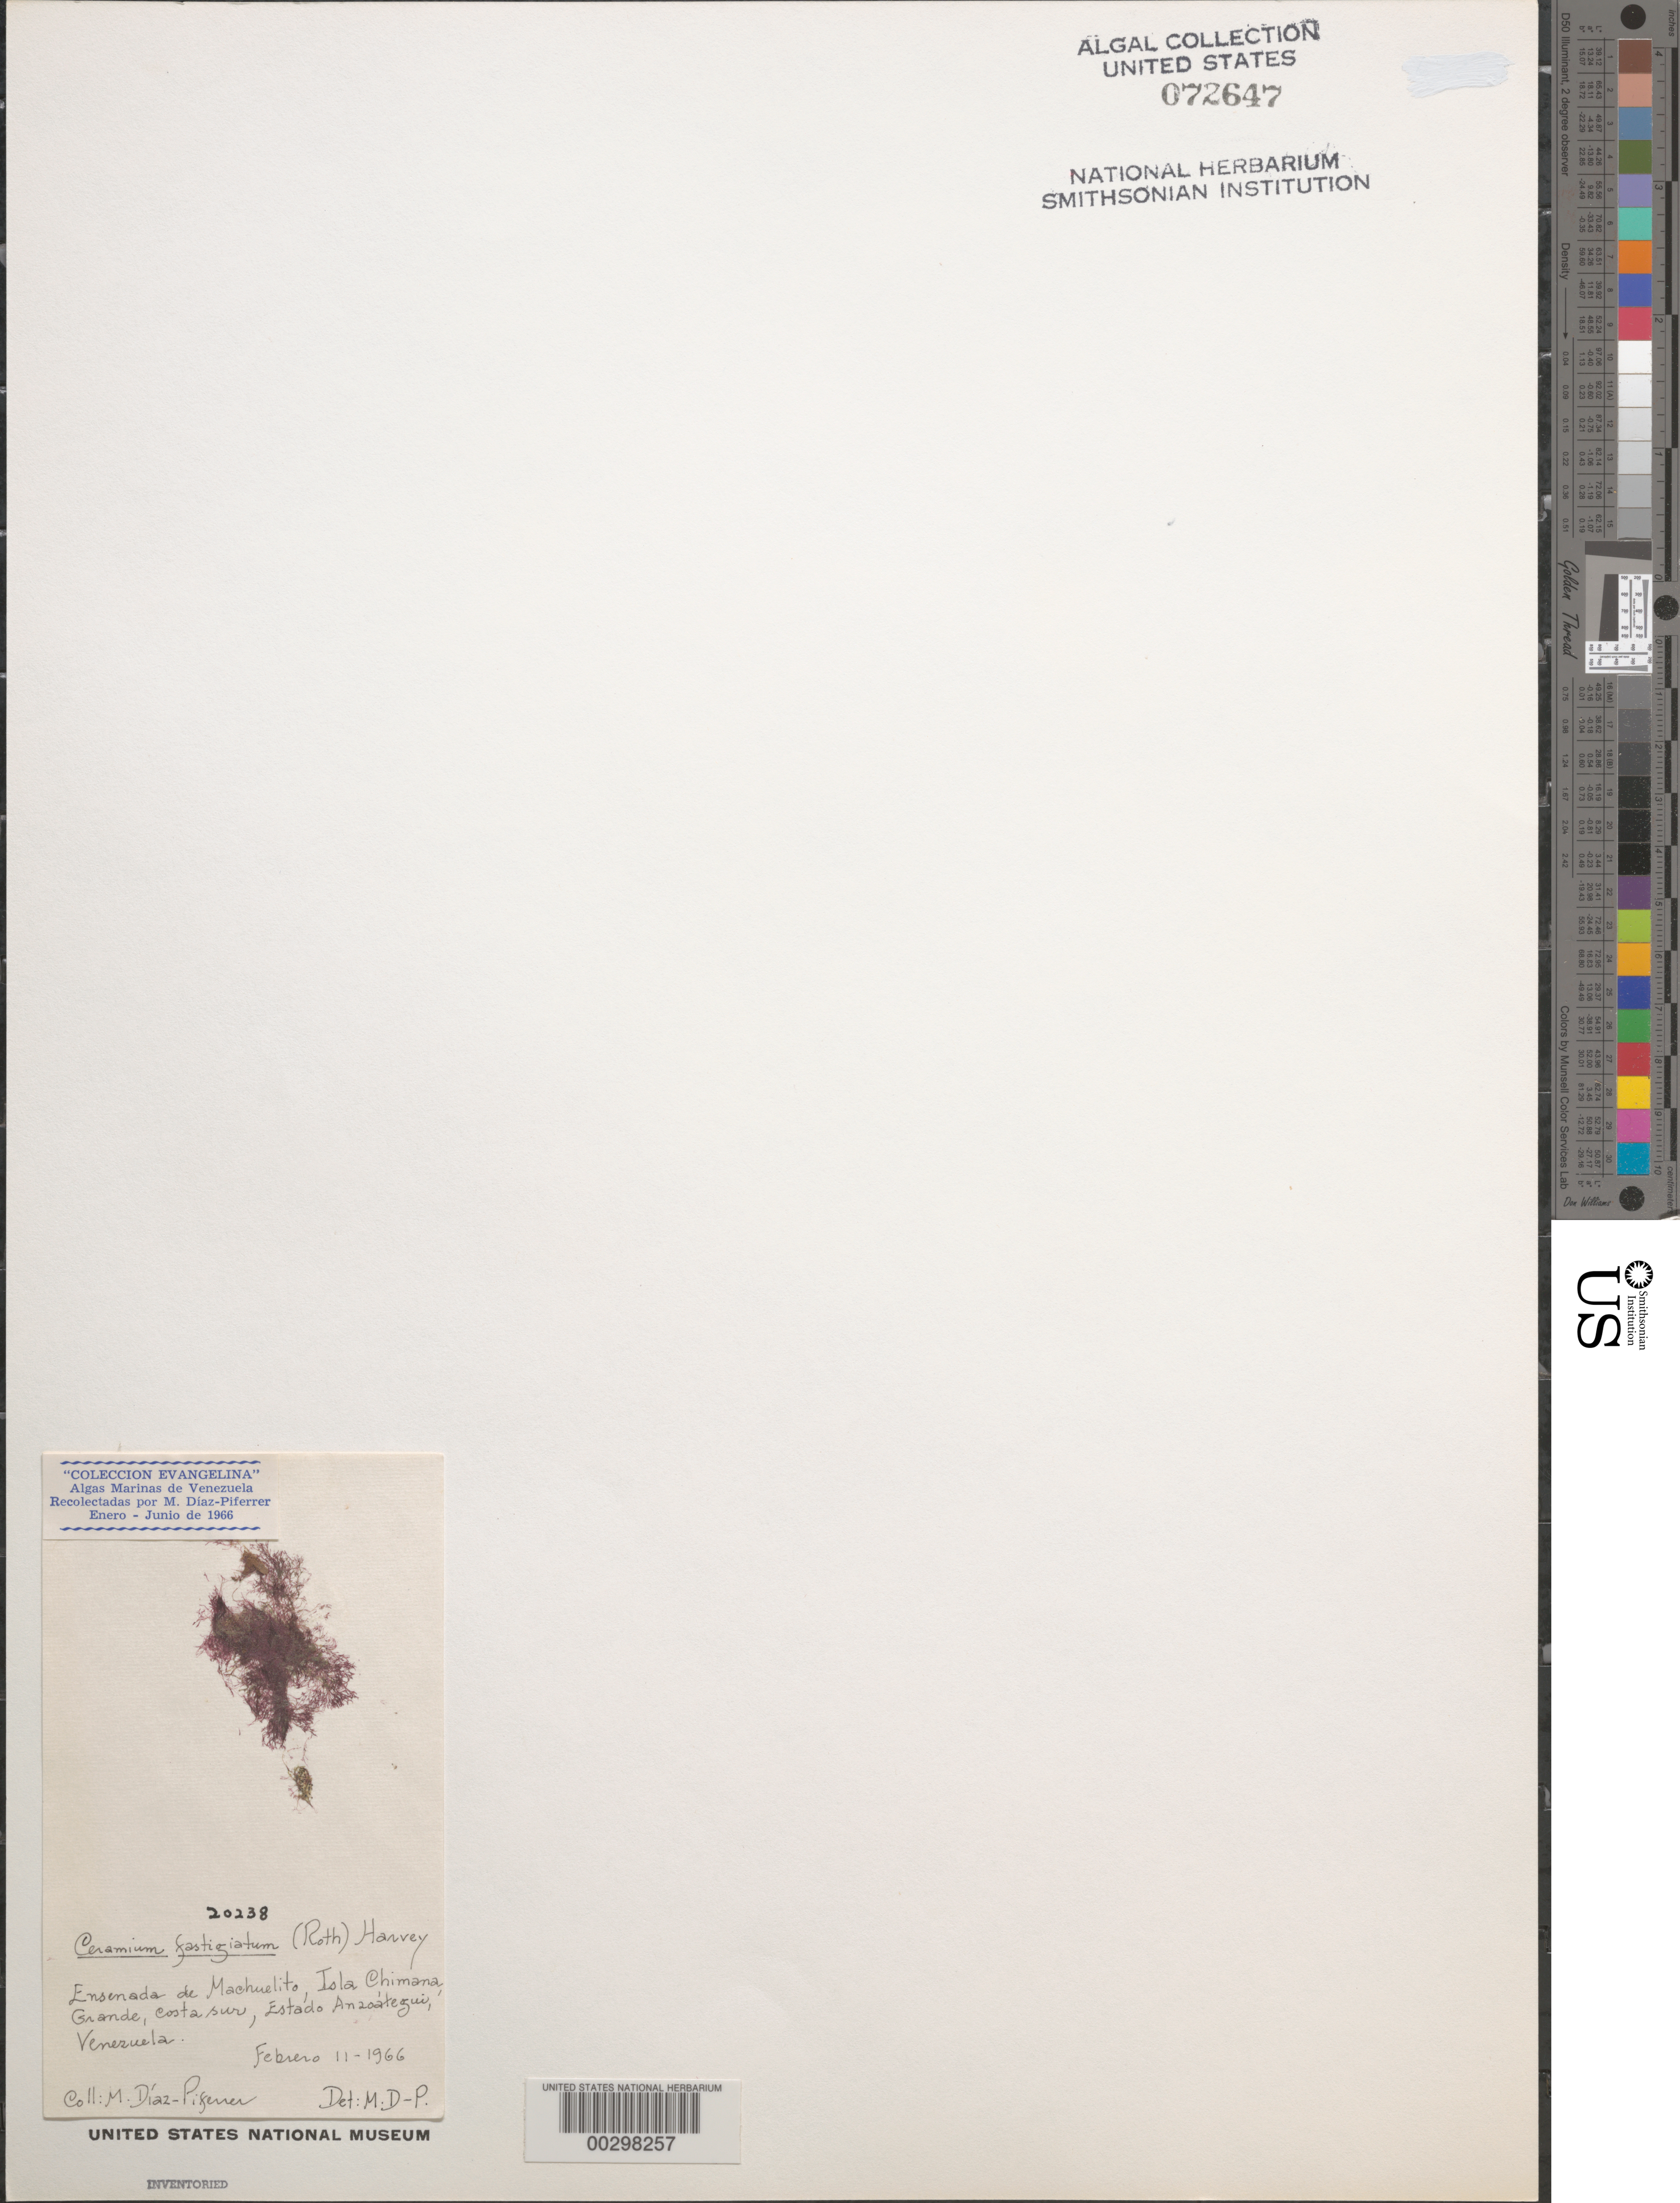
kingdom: Plantae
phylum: Rhodophyta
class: Florideophyceae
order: Ceramiales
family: Ceramiaceae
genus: Ceramium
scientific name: Ceramium fastigiatum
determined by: Diaz-Piferrer, M.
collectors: M. Diaz-Piferrer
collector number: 20238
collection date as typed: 11 Feb 1966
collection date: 1966-02-11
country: Venezuela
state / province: Anzoategui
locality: Ensenada de machuelito, isla chimana grande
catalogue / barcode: US 72647